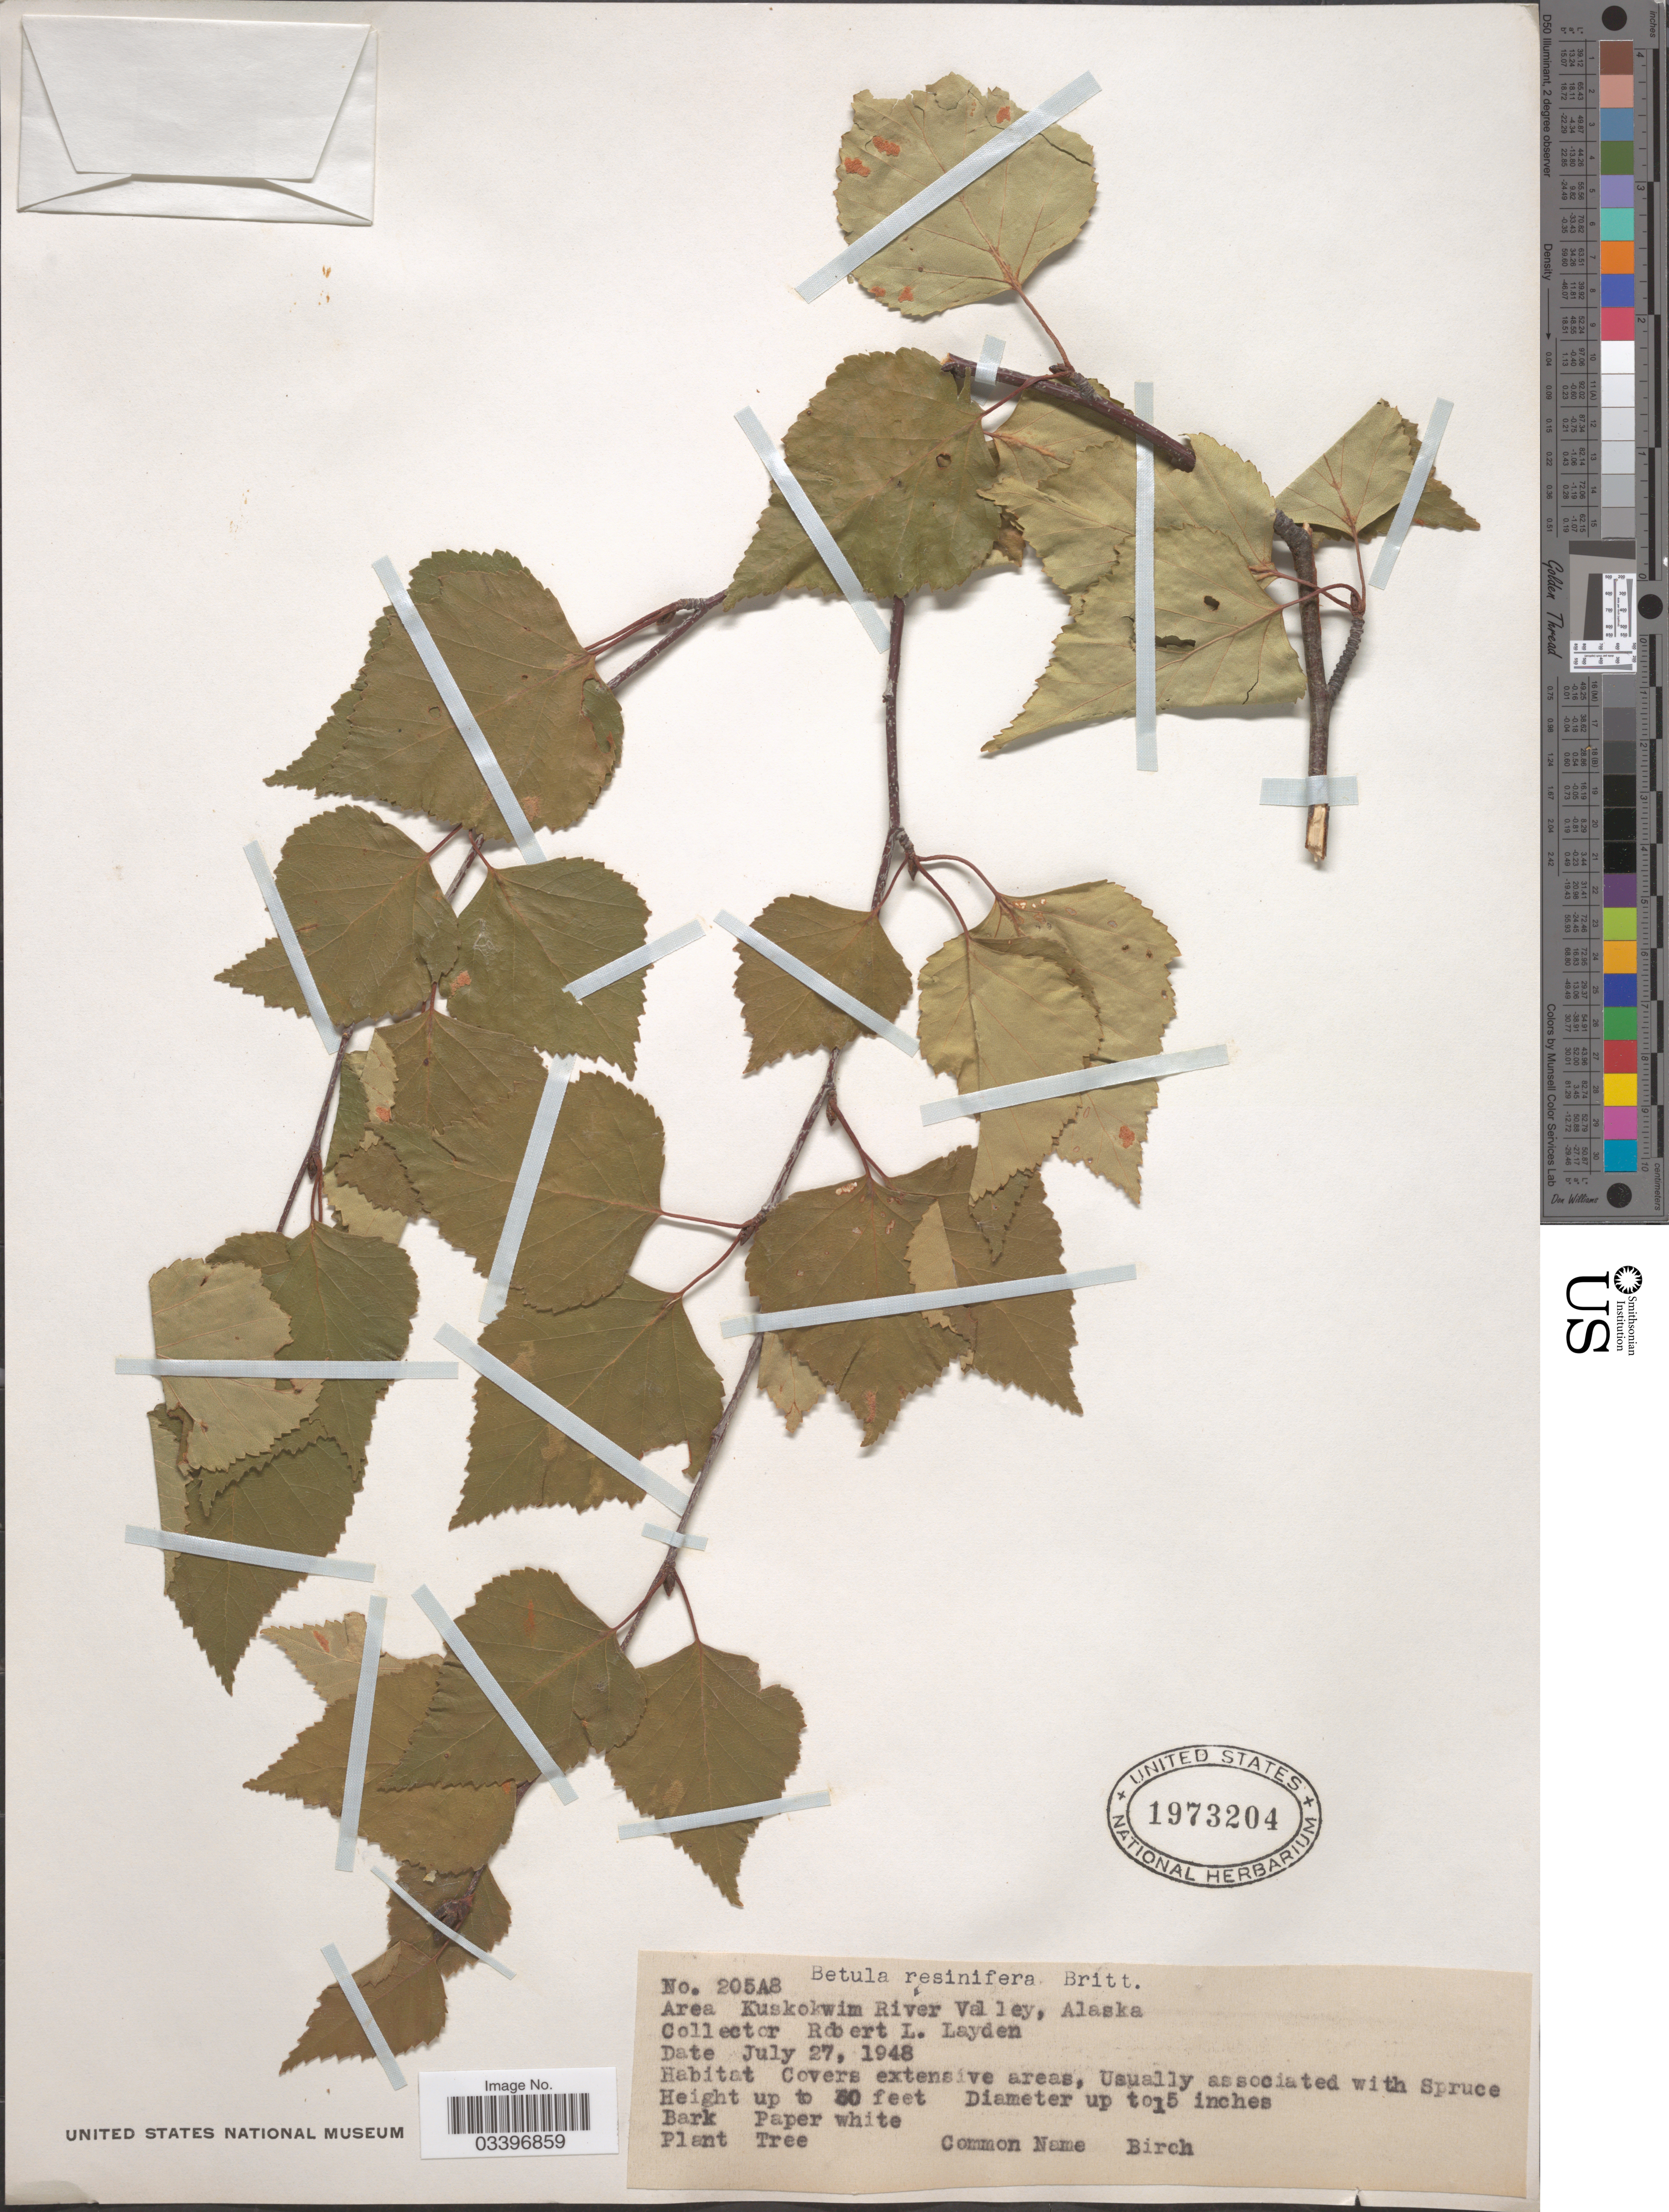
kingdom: Plantae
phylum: Tracheophyta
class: Magnoliopsida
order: Fagales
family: Betulaceae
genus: Betula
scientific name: Betula resinifera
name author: Britton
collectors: R. Layden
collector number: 205A8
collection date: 1948-07-27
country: United States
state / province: Alaska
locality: Area Kuskokwim River Valley.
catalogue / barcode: US 1973204